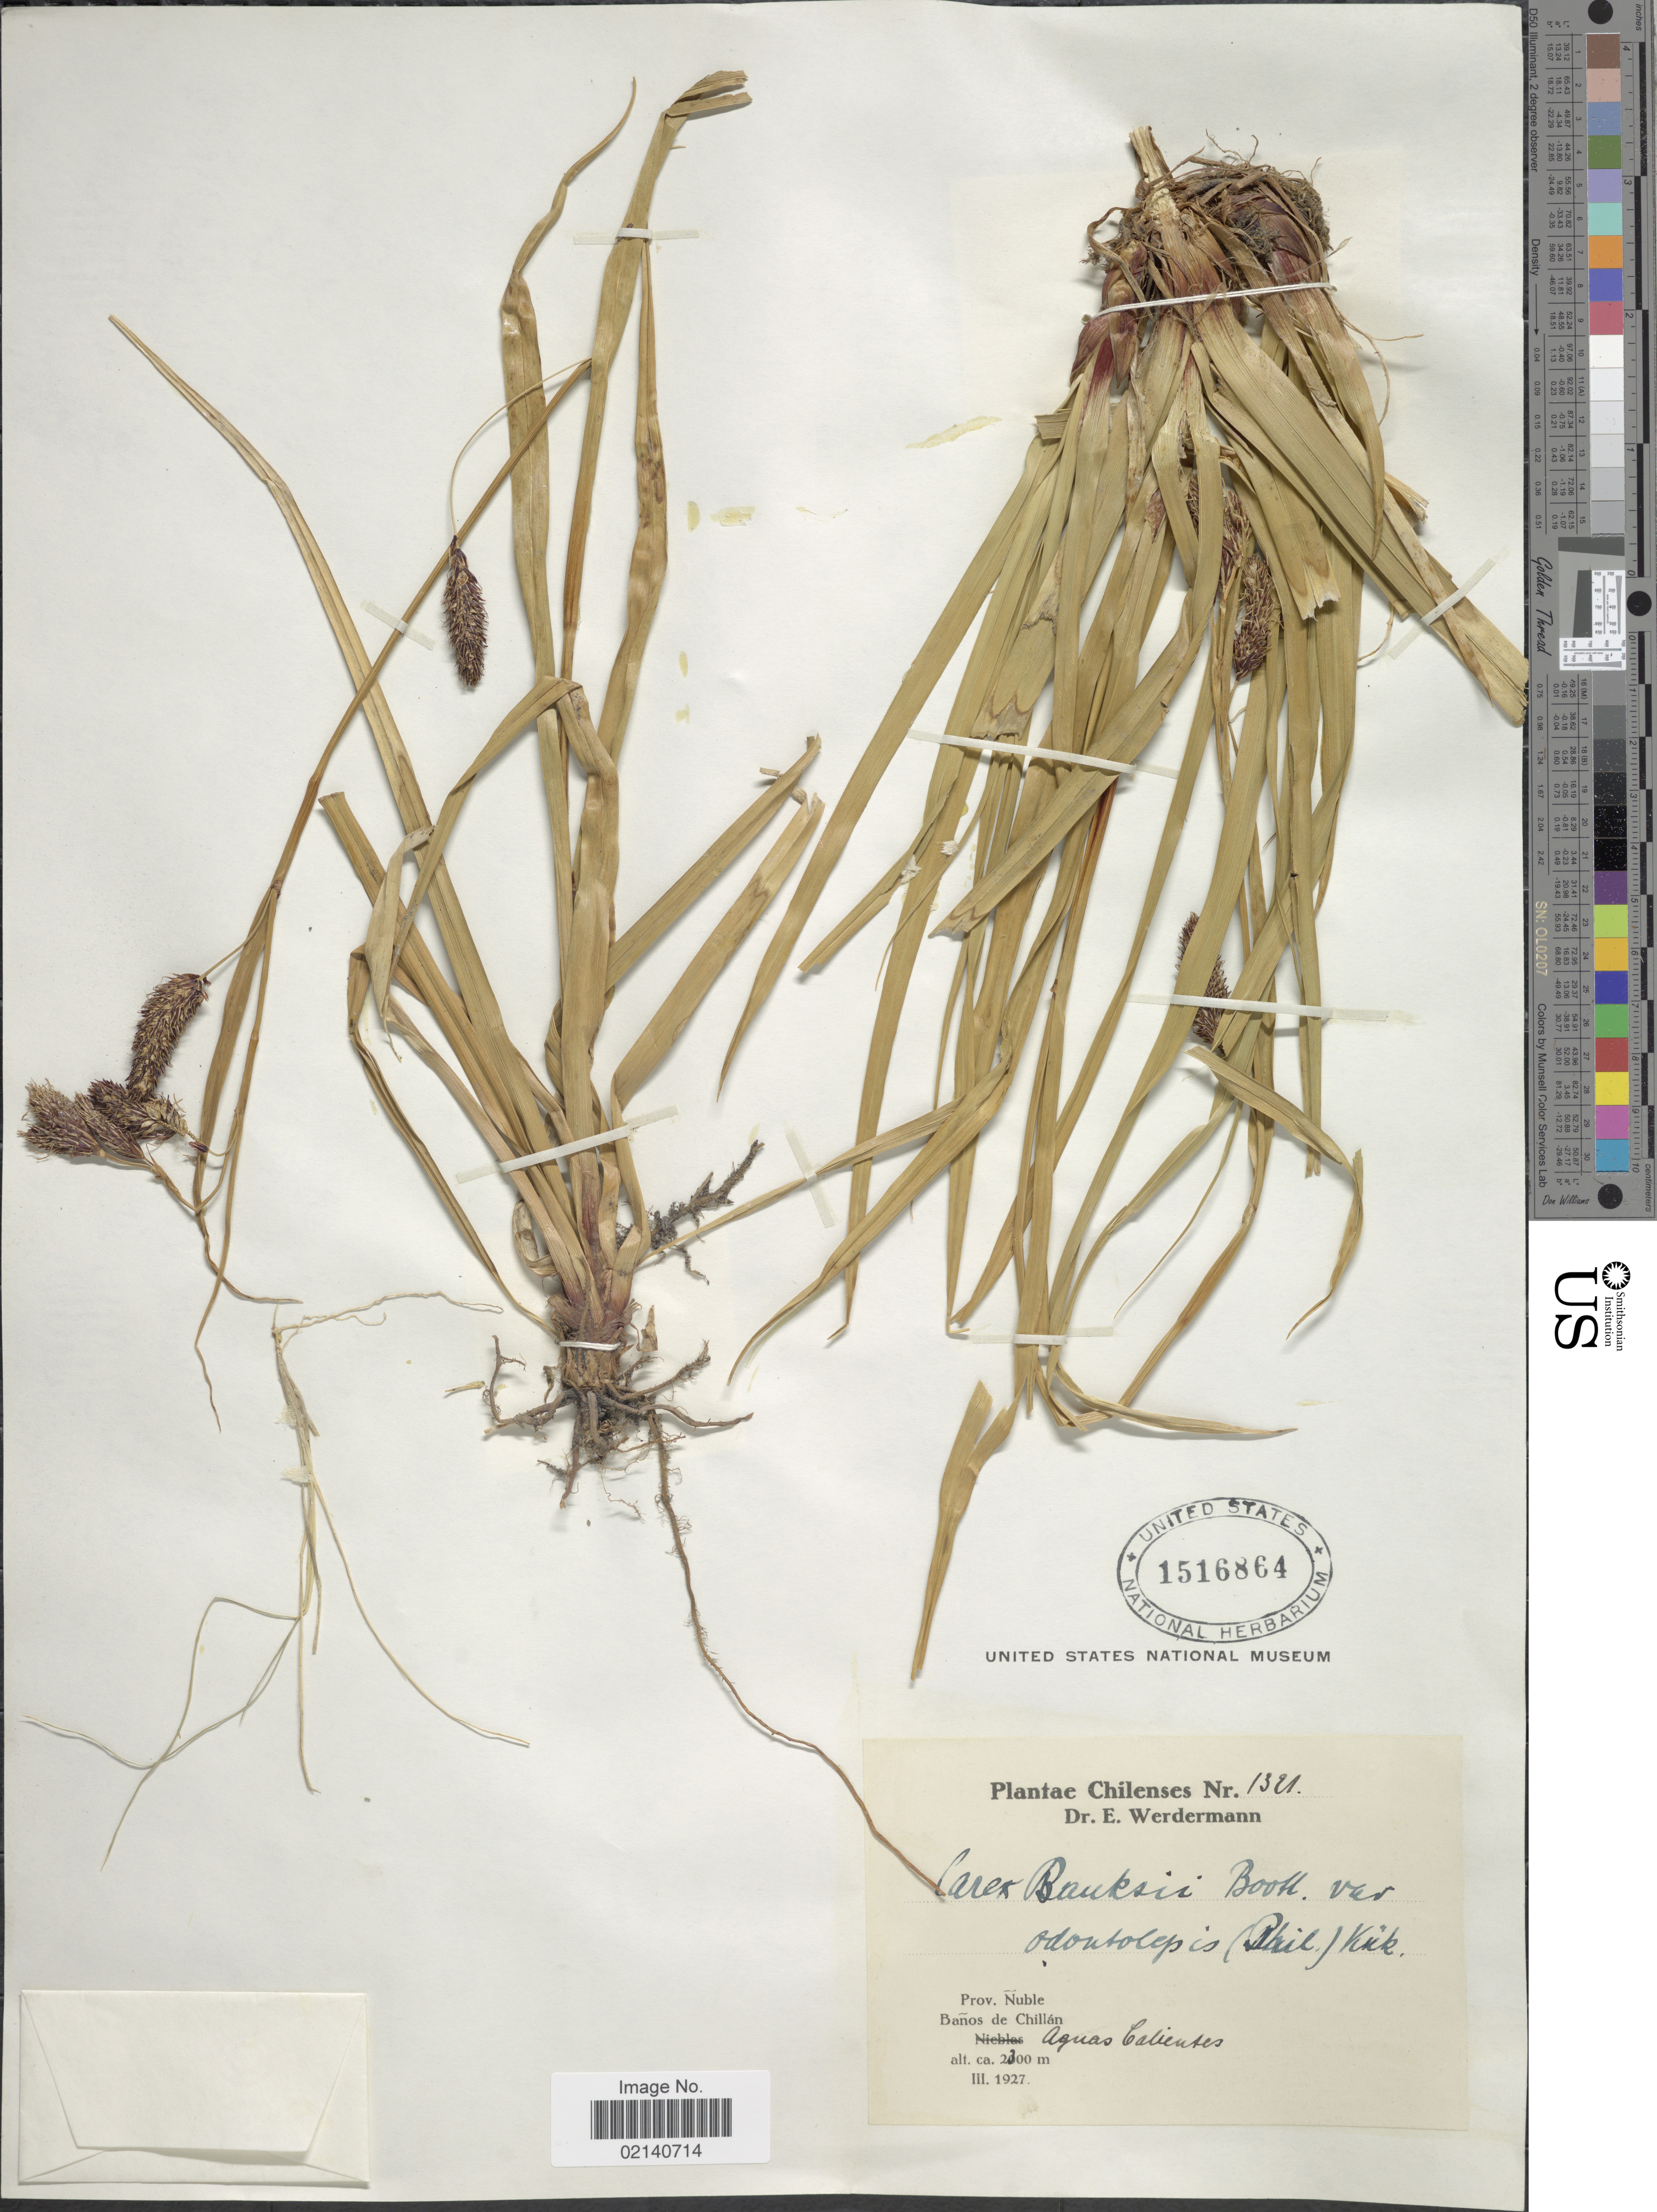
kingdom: Plantae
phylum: Tracheophyta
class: Liliopsida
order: Poales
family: Cyperaceae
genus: Carex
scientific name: Carex banksii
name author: Boott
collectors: E. Werdermann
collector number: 1321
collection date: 1927-03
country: Chile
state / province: Bio-Bío (VIII)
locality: Prov. Nuble. Banos de Chillan. Aguas Calientes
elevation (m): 2300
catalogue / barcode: US 1516864